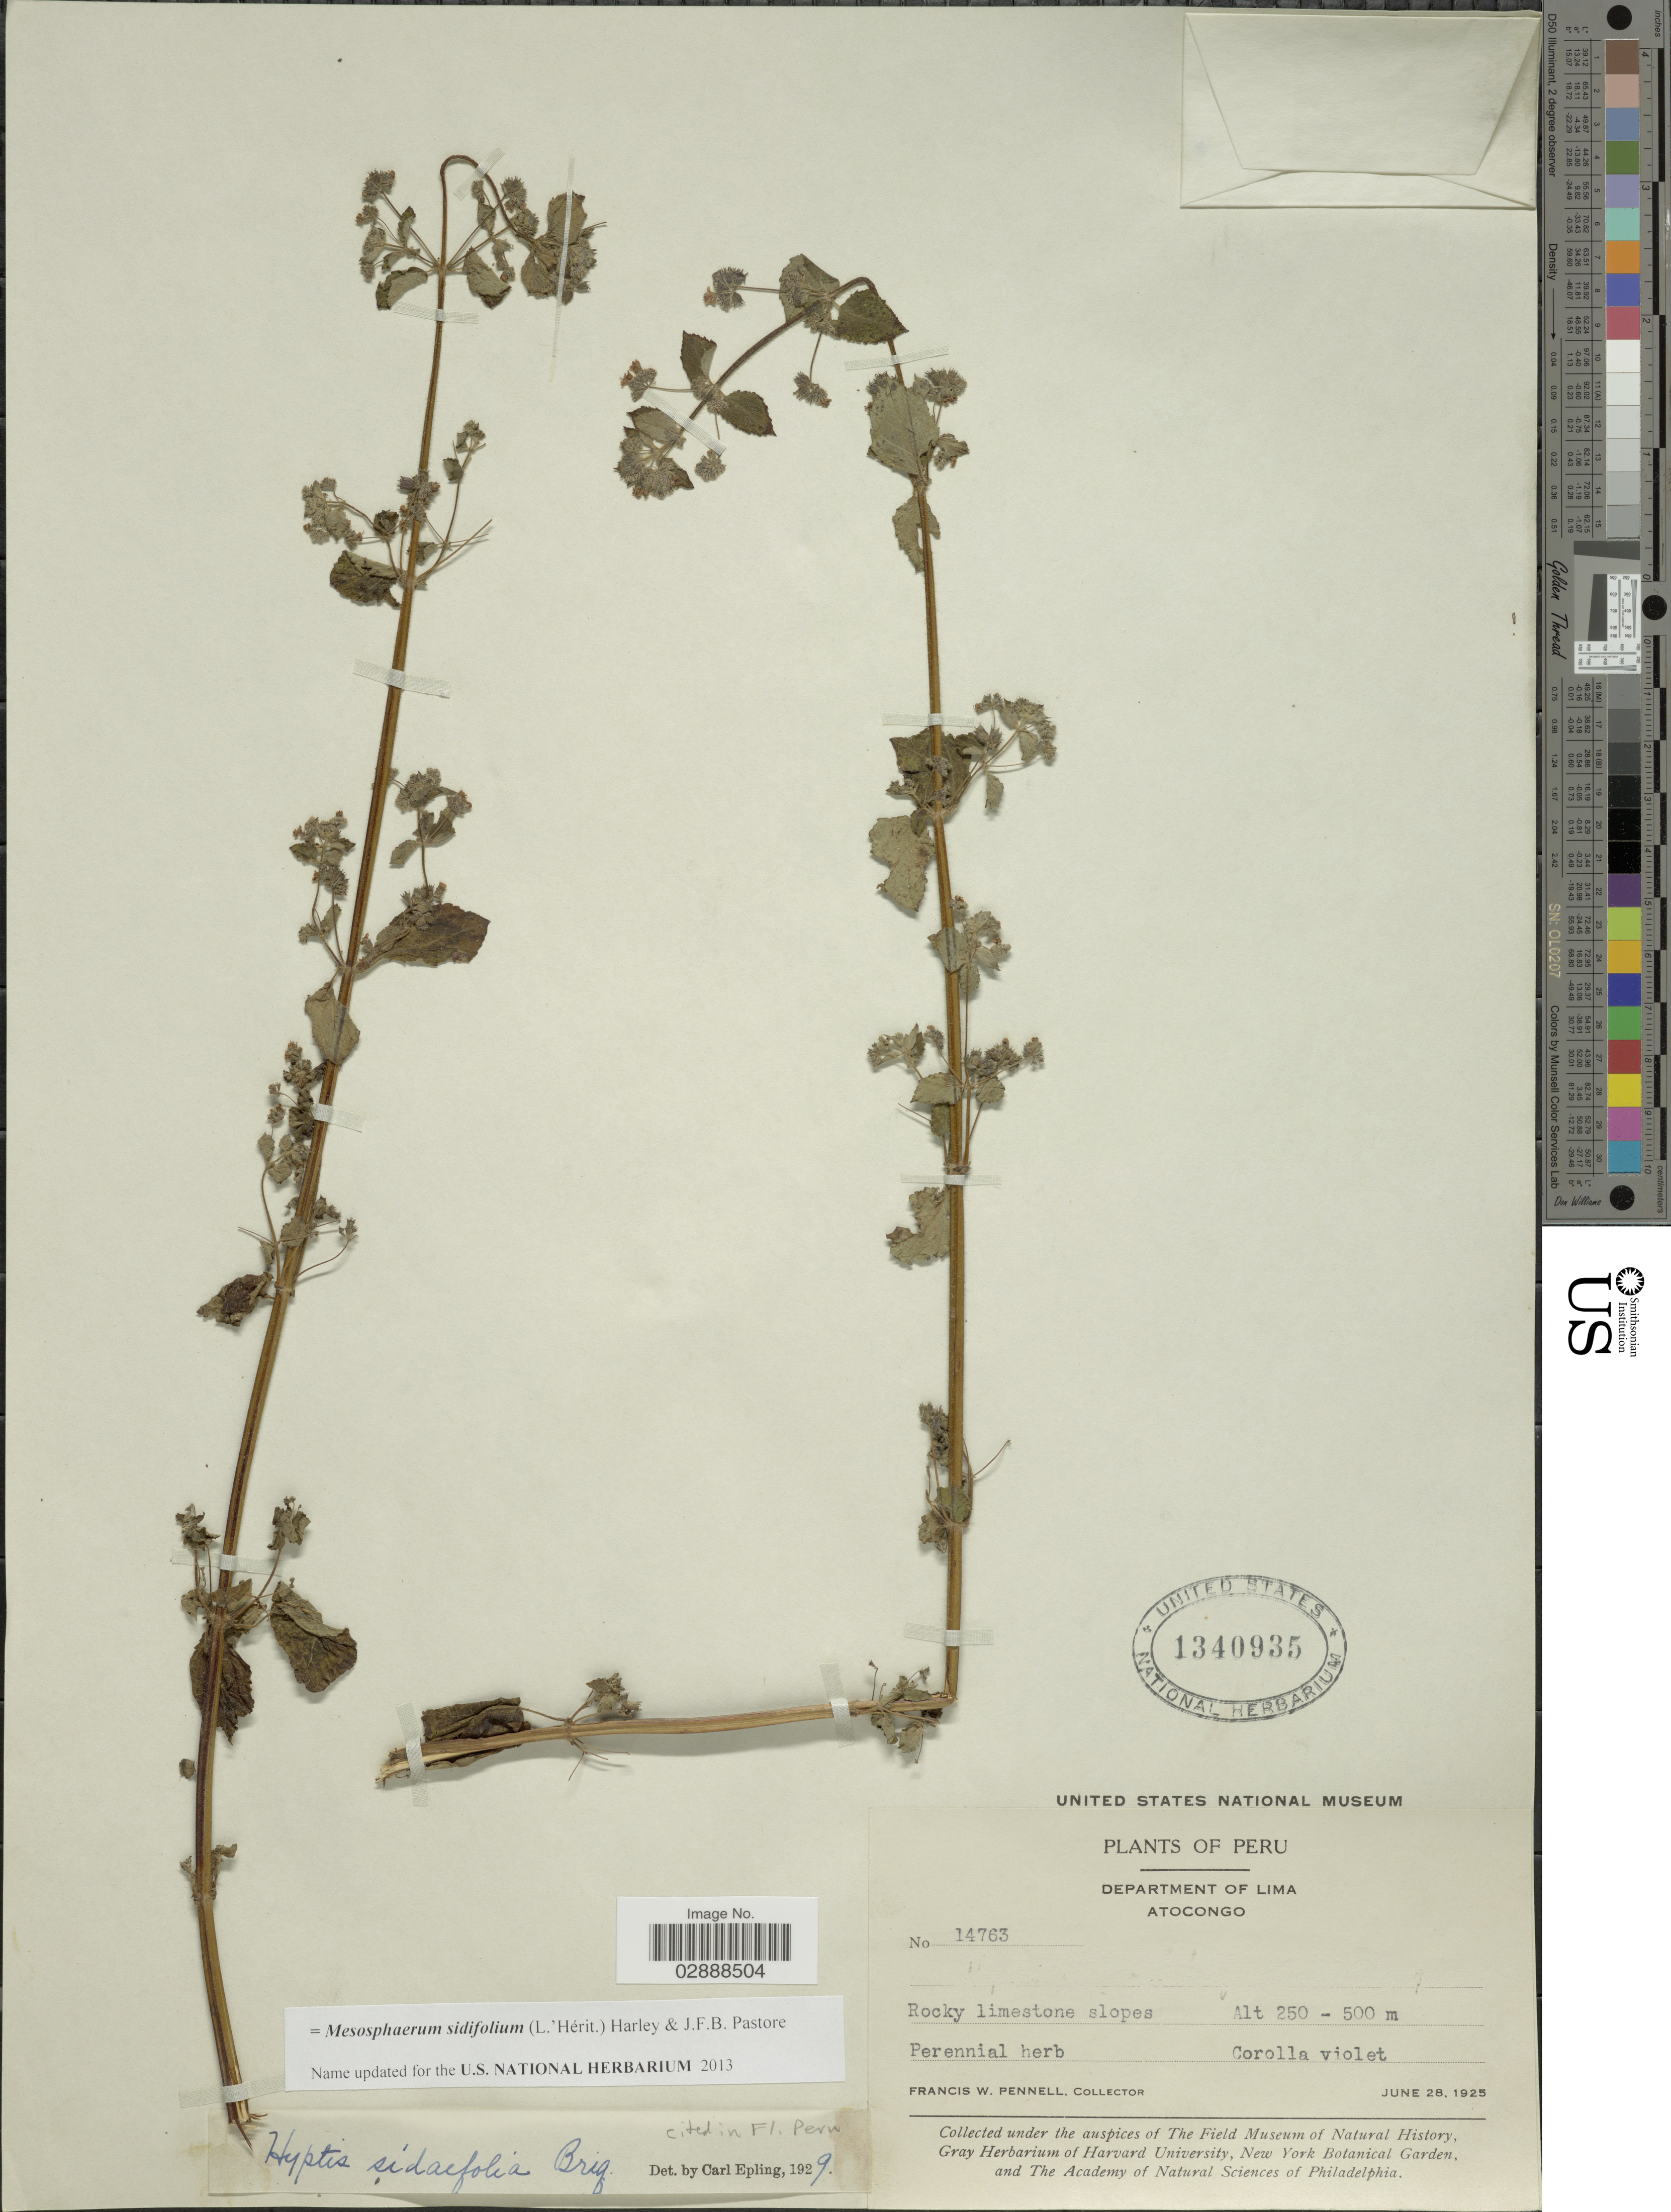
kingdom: Plantae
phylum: Tracheophyta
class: Magnoliopsida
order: Lamiales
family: Lamiaceae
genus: Mesosphaerum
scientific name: Mesosphaerum sidifolium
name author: (L'Hér.) Harley & J.F.B. Pastore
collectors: F. W. Pennell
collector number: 14763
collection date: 1925-06-28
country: Peru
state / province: Lima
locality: Department of Lima, Atocongo.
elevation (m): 250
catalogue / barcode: US 1340935